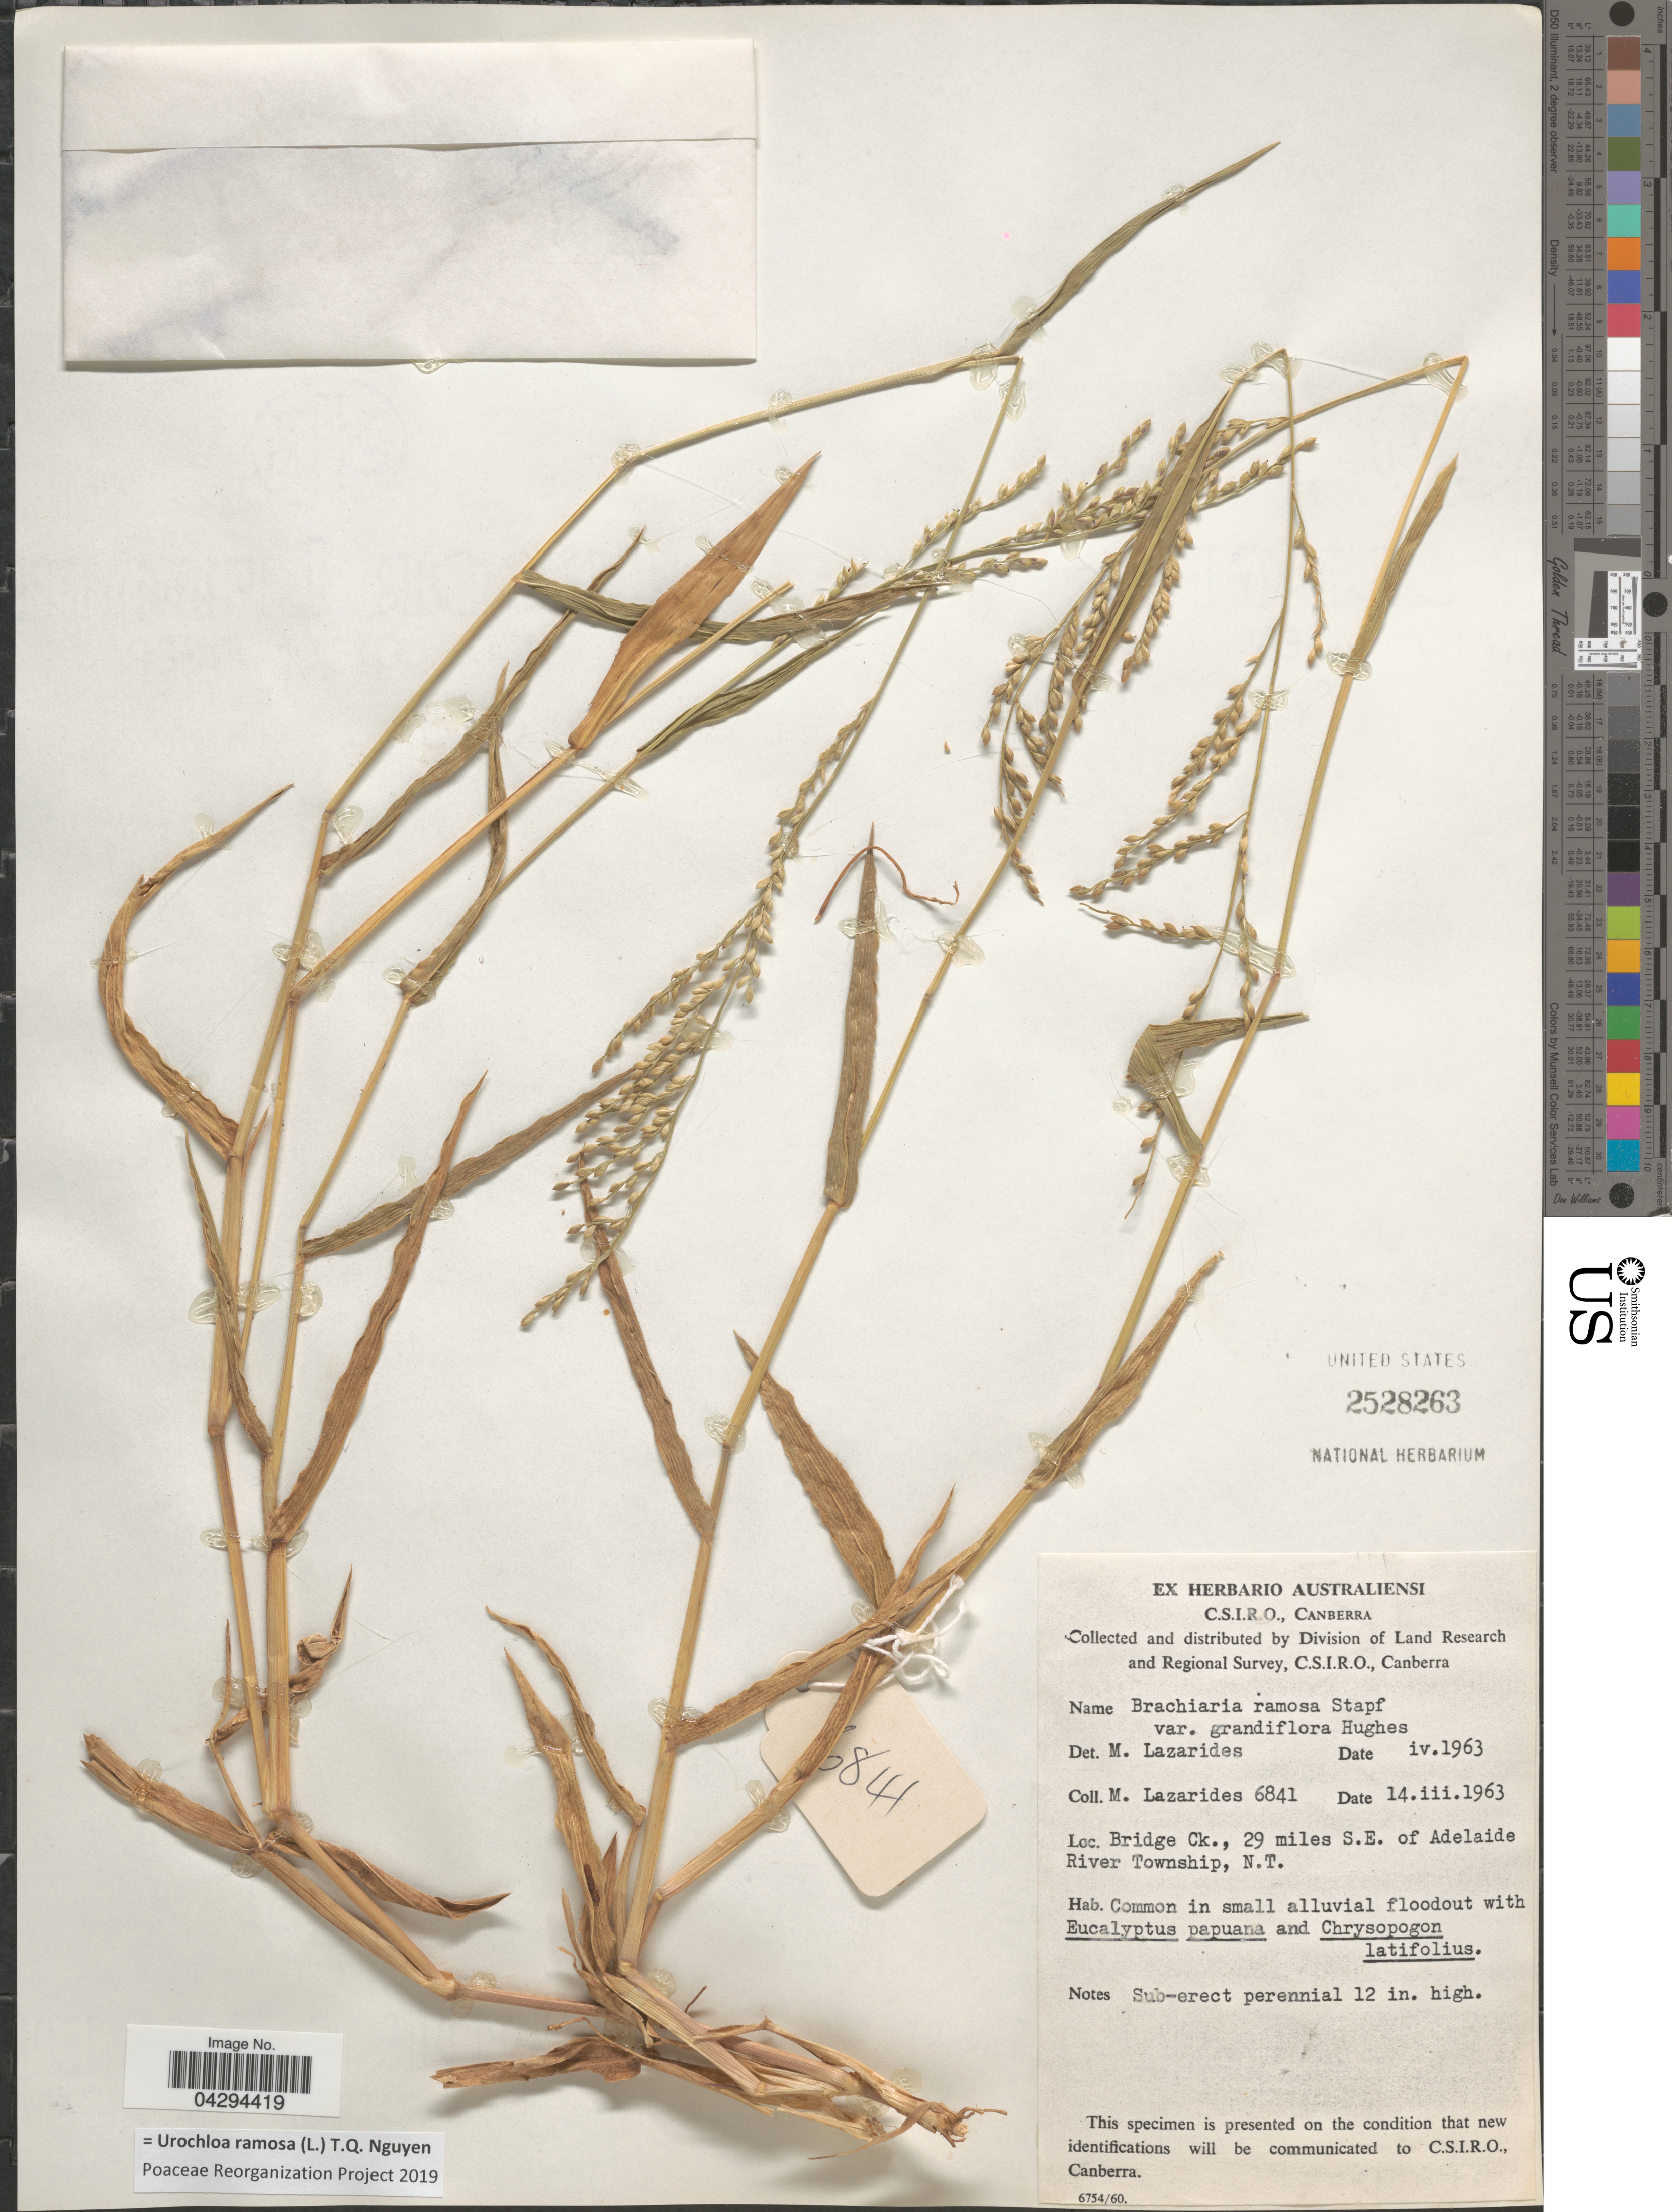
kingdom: Plantae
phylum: Tracheophyta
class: Liliopsida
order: Poales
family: Poaceae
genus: Urochloa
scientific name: Urochloa ramosa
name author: T.Q. Nguyen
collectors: M. Lazarides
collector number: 6841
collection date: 1963-03-14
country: Australia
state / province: Northern Territory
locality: Division of Land Research and Regional Survey. Bridge Ck., 29 miles S.E. of Adelaide River Township.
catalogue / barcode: US 2528263